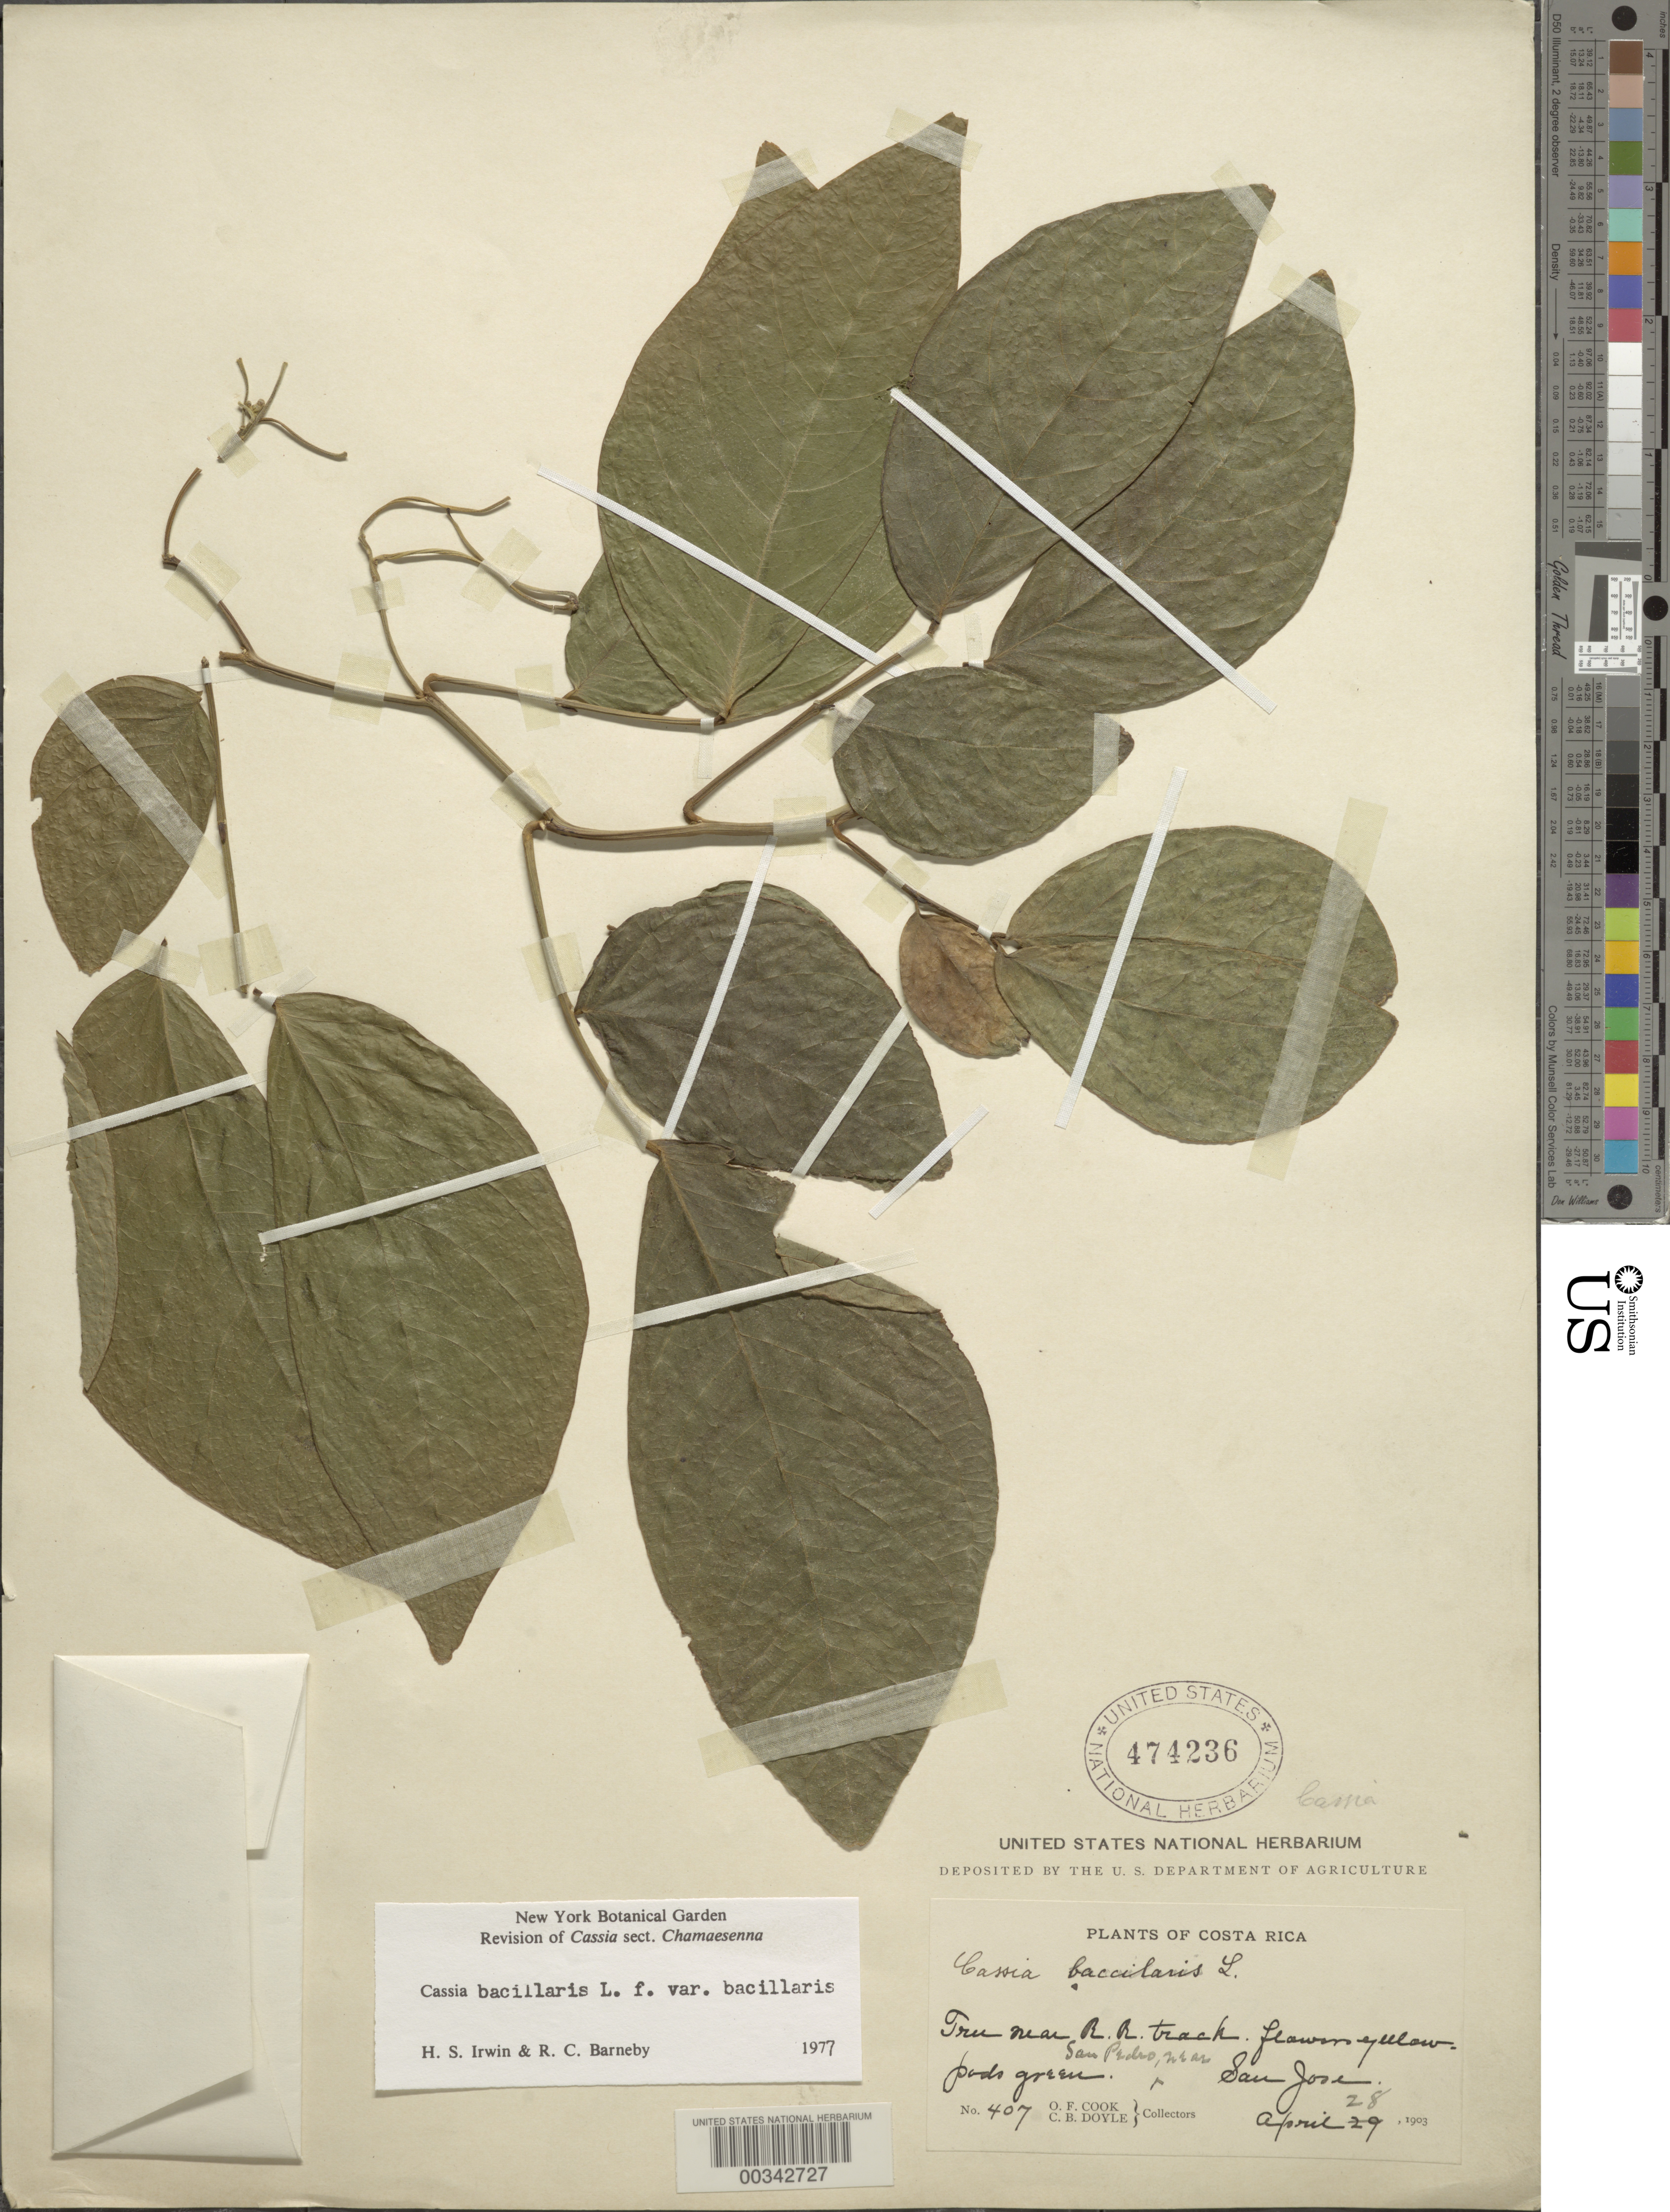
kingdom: Plantae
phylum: Tracheophyta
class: Magnoliopsida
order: Fabales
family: Fabaceae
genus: Senna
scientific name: Senna bacillaris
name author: (L. f.) H.S. Irwin & Barneby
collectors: O. F. Cook & C. Doyle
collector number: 407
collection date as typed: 28 Apr 1903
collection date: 1903-04-28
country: Costa Rica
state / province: San José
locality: San pedro, near san jose, near r.r. track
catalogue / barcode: US 474236